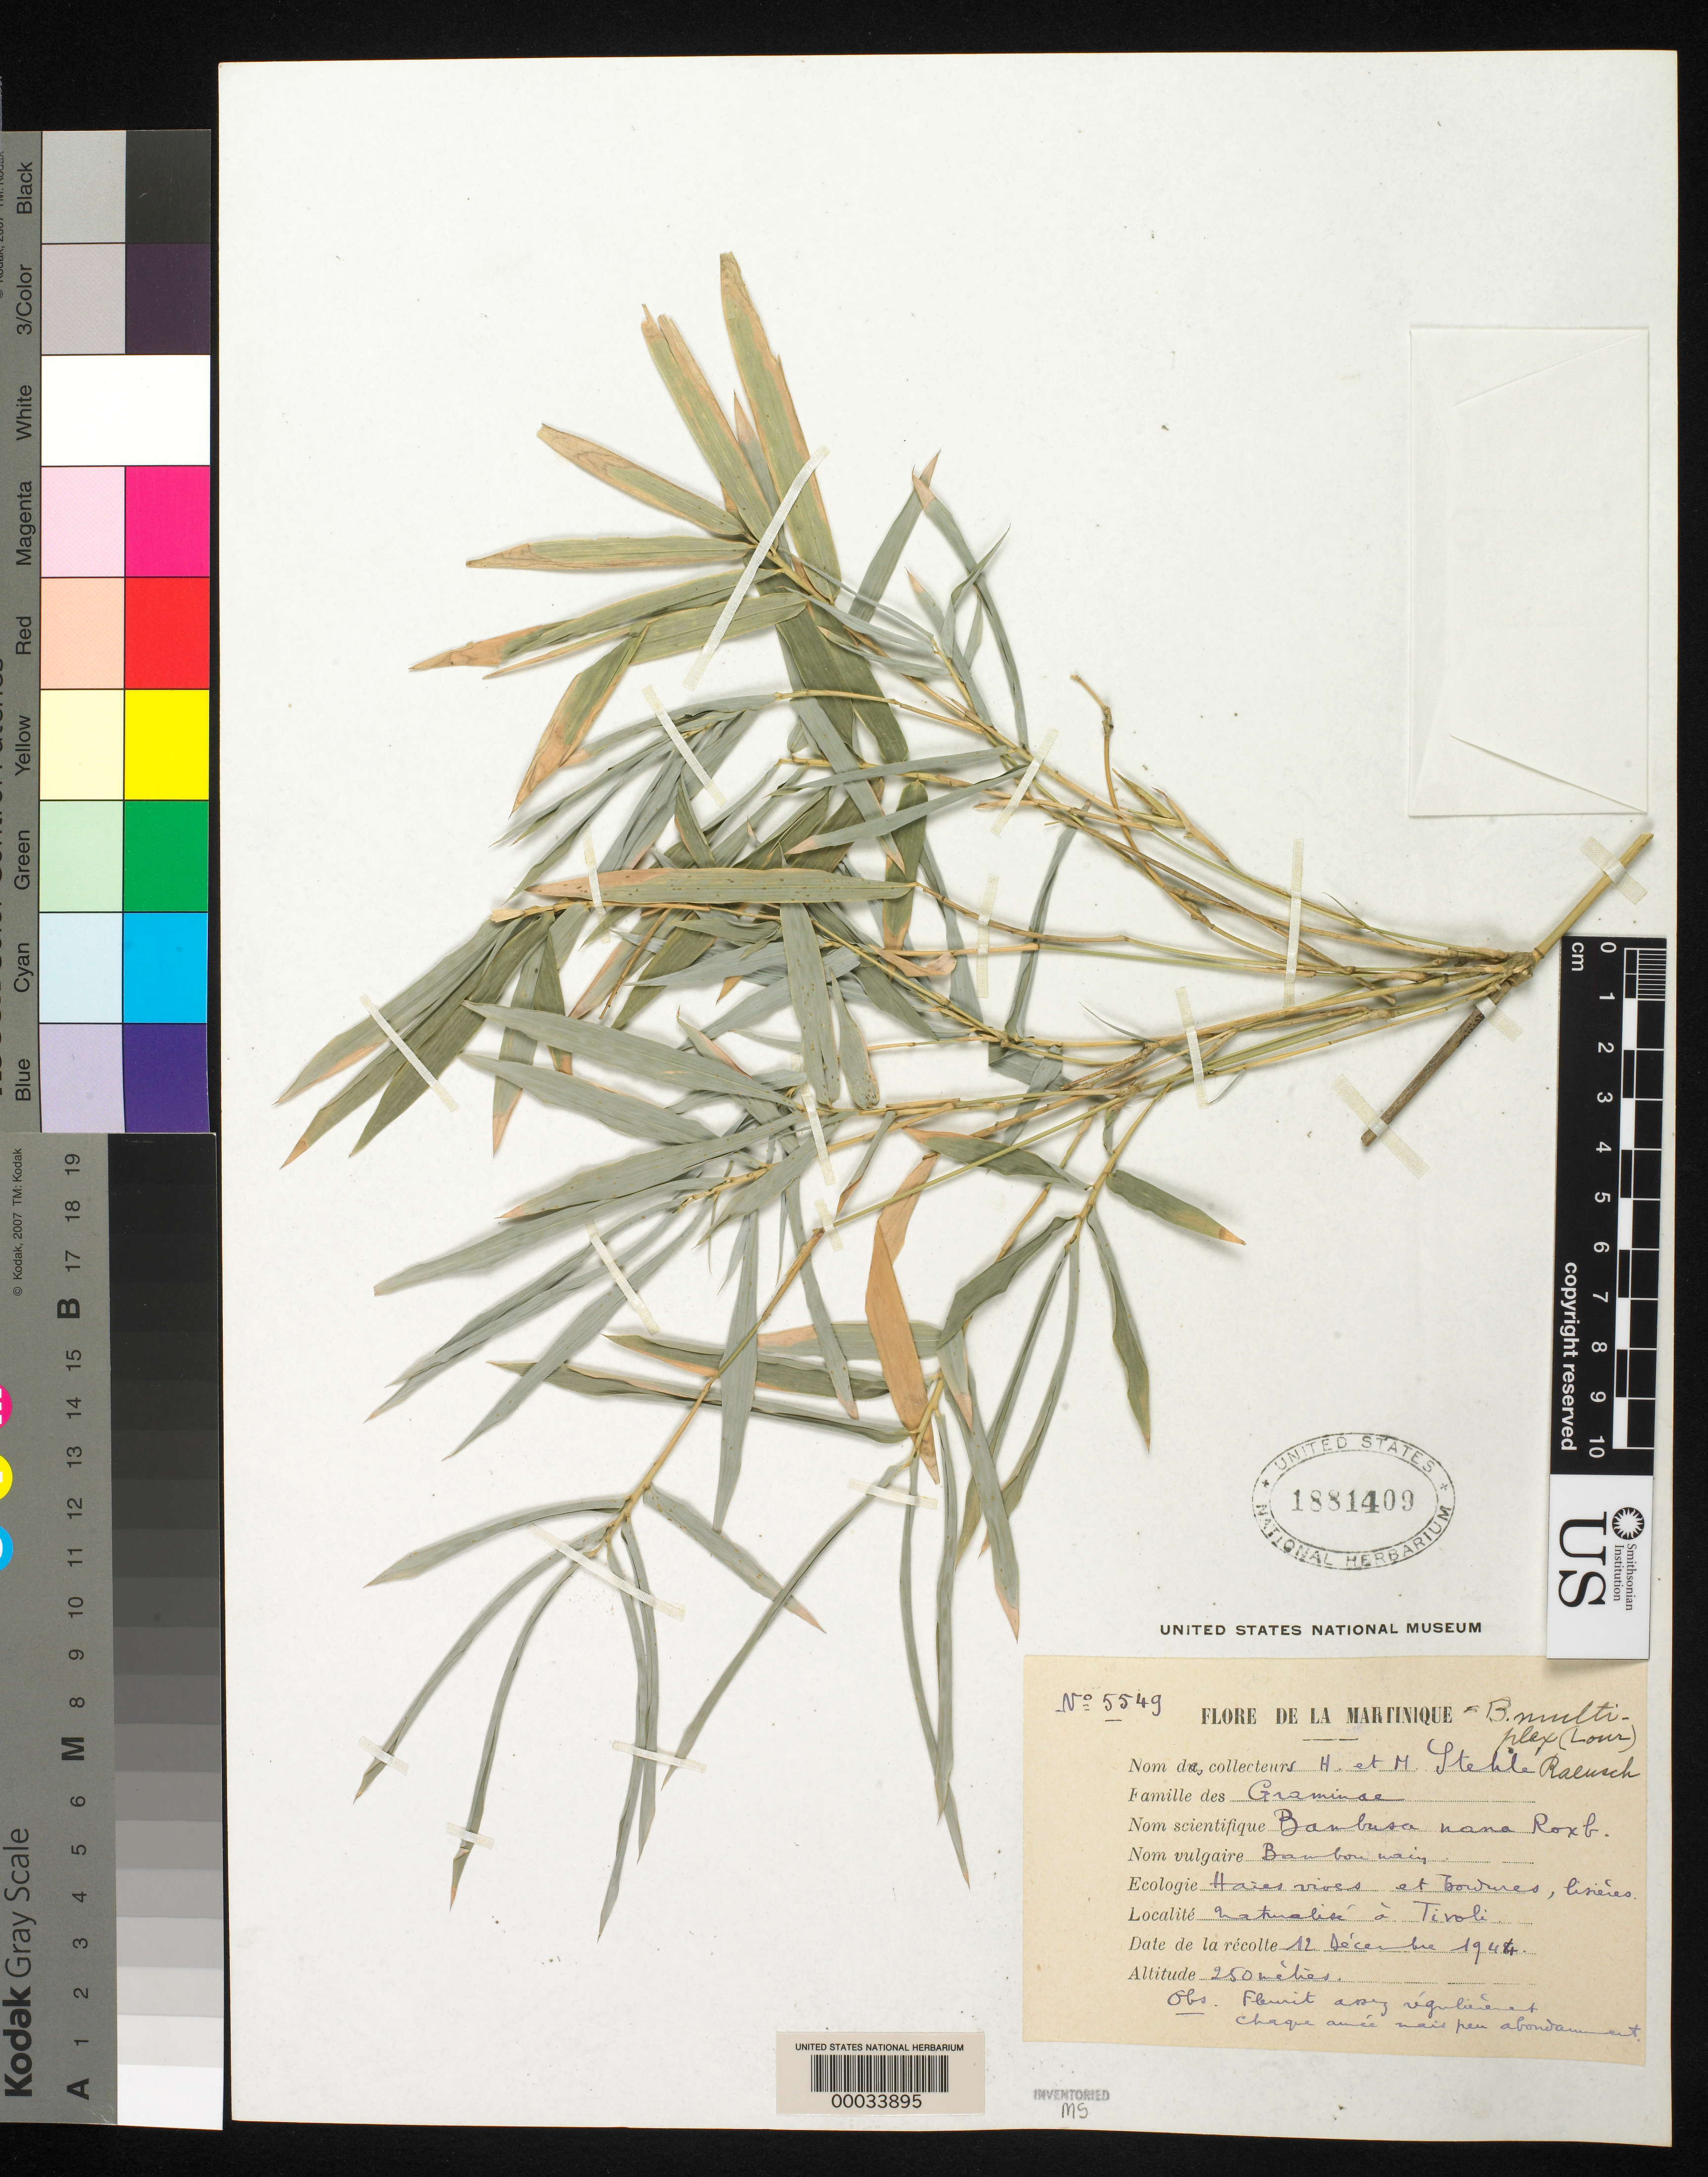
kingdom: Plantae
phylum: Tracheophyta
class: Liliopsida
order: Poales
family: Poaceae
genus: Bambusa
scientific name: Bambusa multiplex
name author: (Lour.) Raeusch. ex Schult. & Schult. f.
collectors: H. Stehlé & M. Stehlé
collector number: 5549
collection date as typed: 12 Dec 1944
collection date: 1944-12-12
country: Martinique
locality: Trivoli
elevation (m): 250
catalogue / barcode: US 1881409